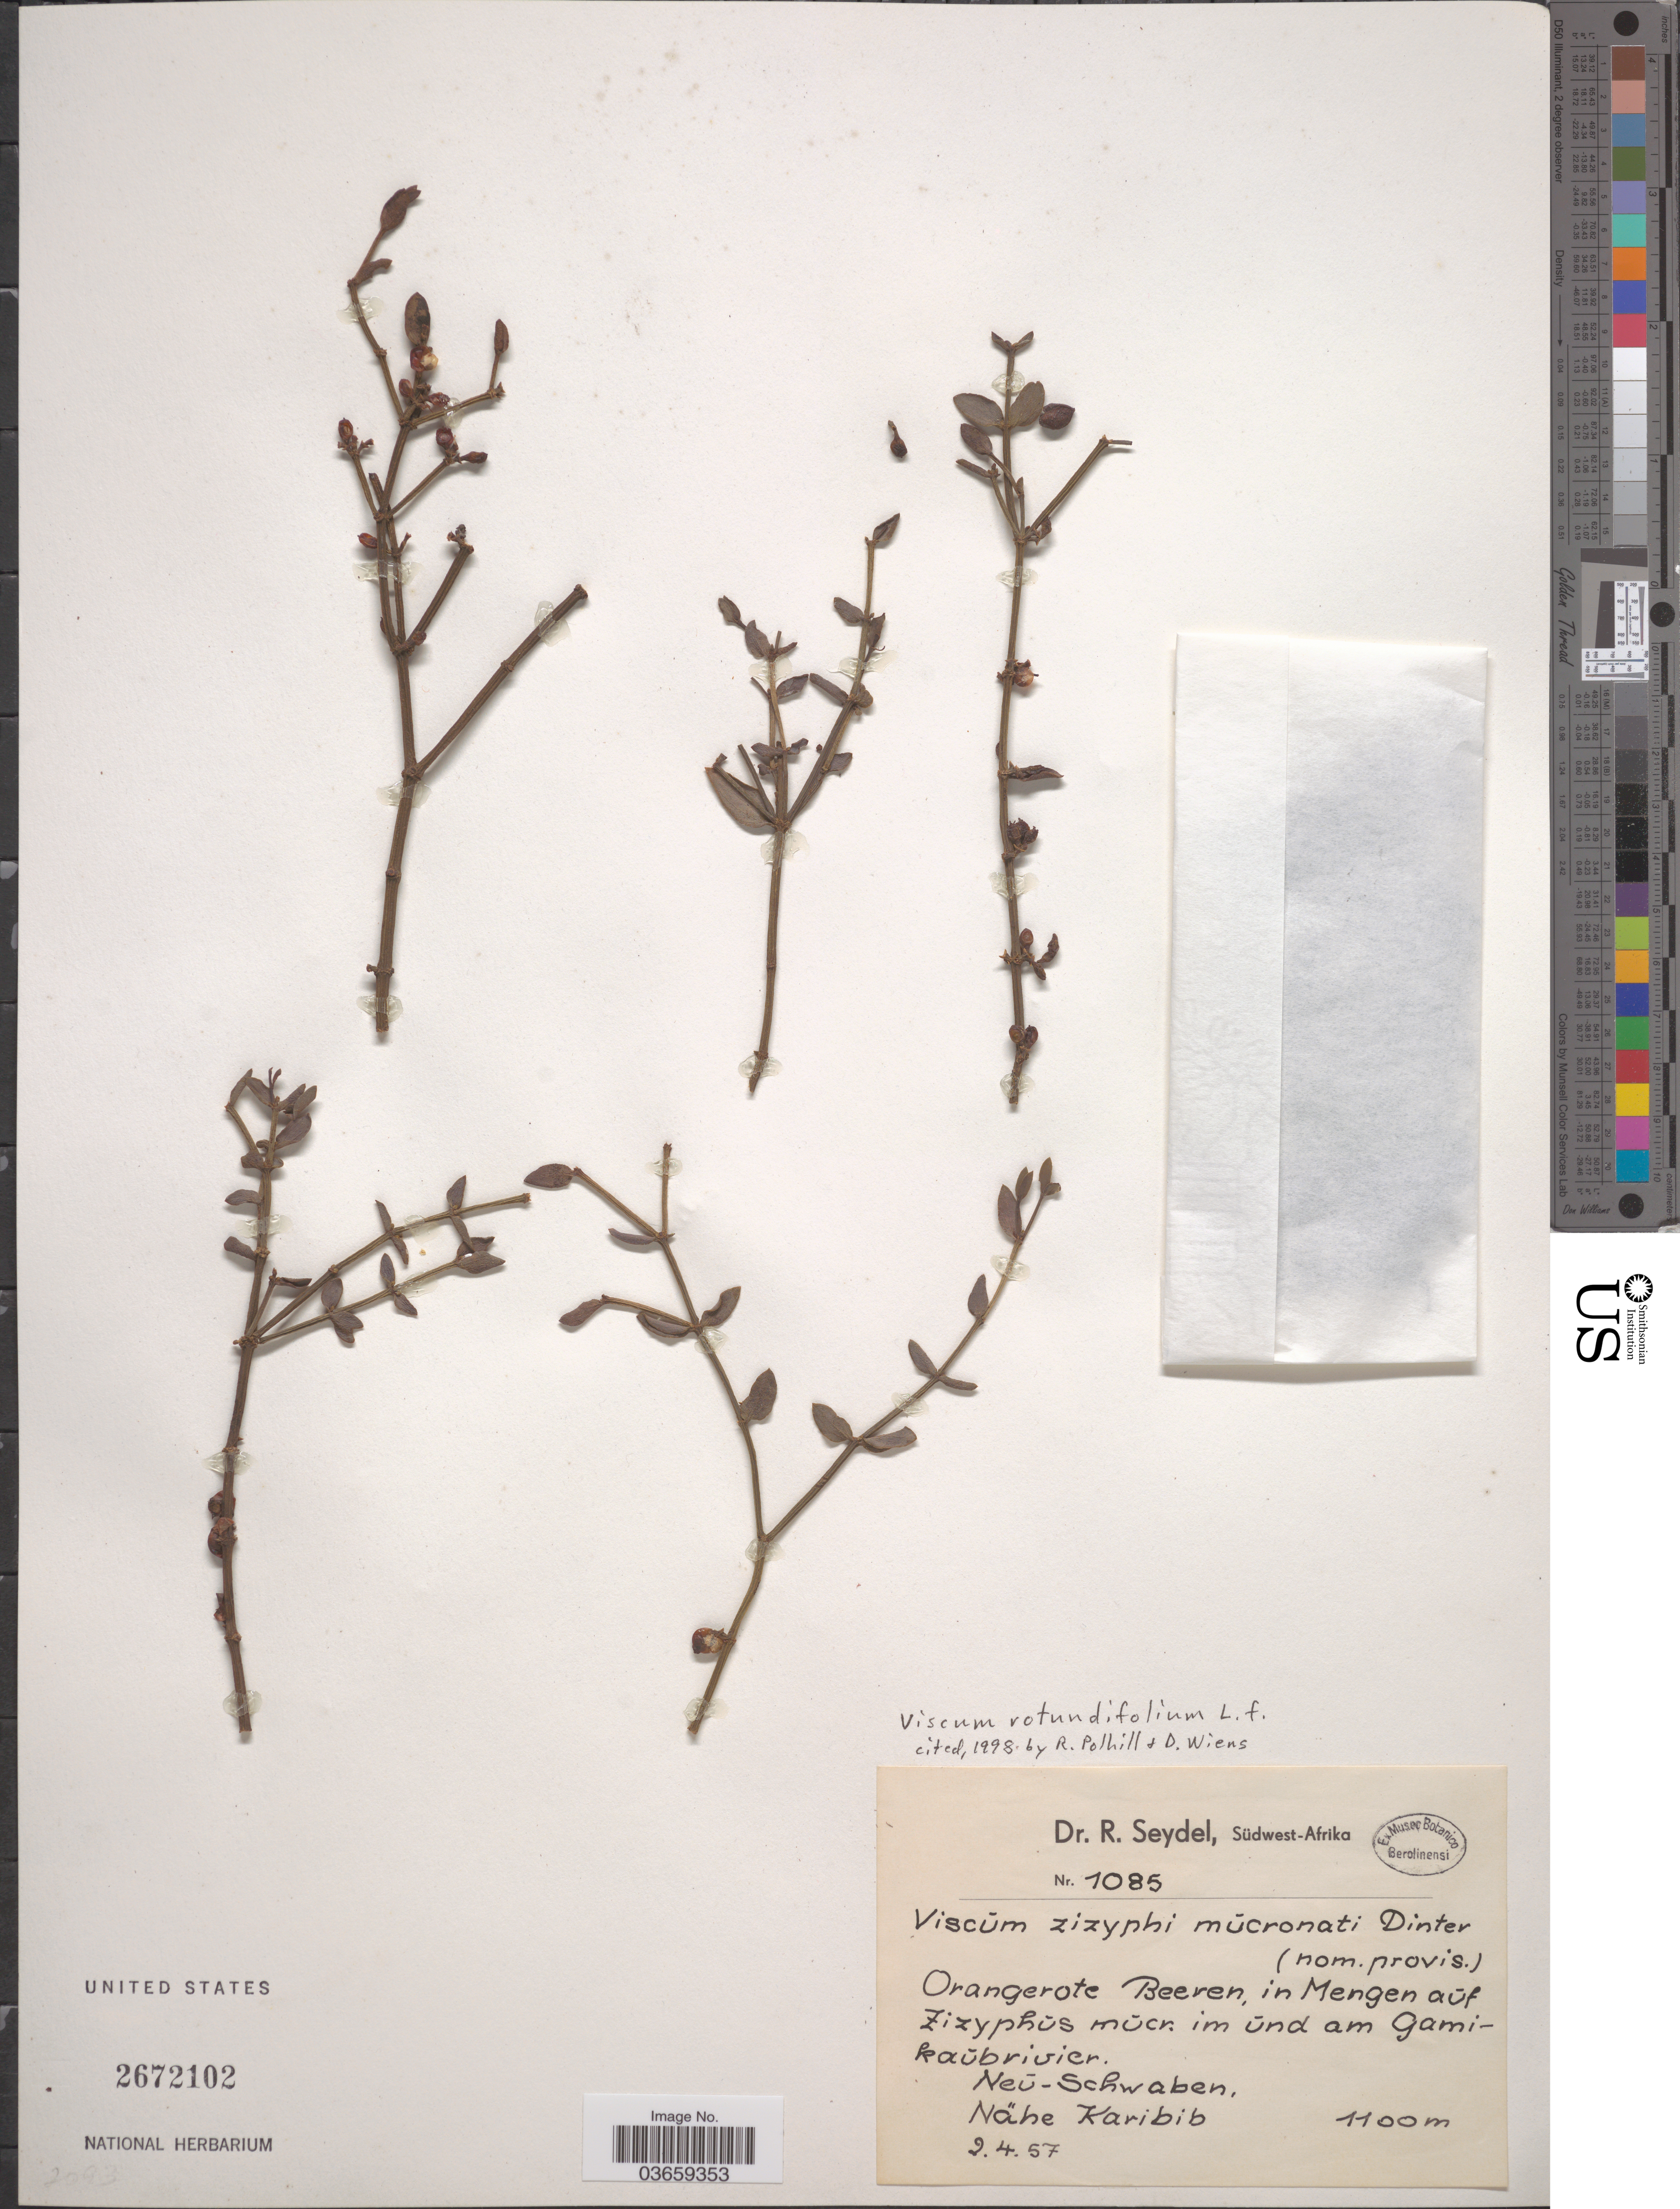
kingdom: Plantae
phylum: Tracheophyta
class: Magnoliopsida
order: Santalales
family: Viscaceae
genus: Viscum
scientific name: Viscum rotundifolium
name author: L. f.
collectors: R. Seydel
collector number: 1085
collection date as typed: Transcribed d/m/y: 2/4/57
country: Namibia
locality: Südwest-Afrika. Orangerote Beeren, in Mengen auf Zizyphūs mūcr. im ūnd am Gamikaūbrivier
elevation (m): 1100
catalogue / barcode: US 2672102